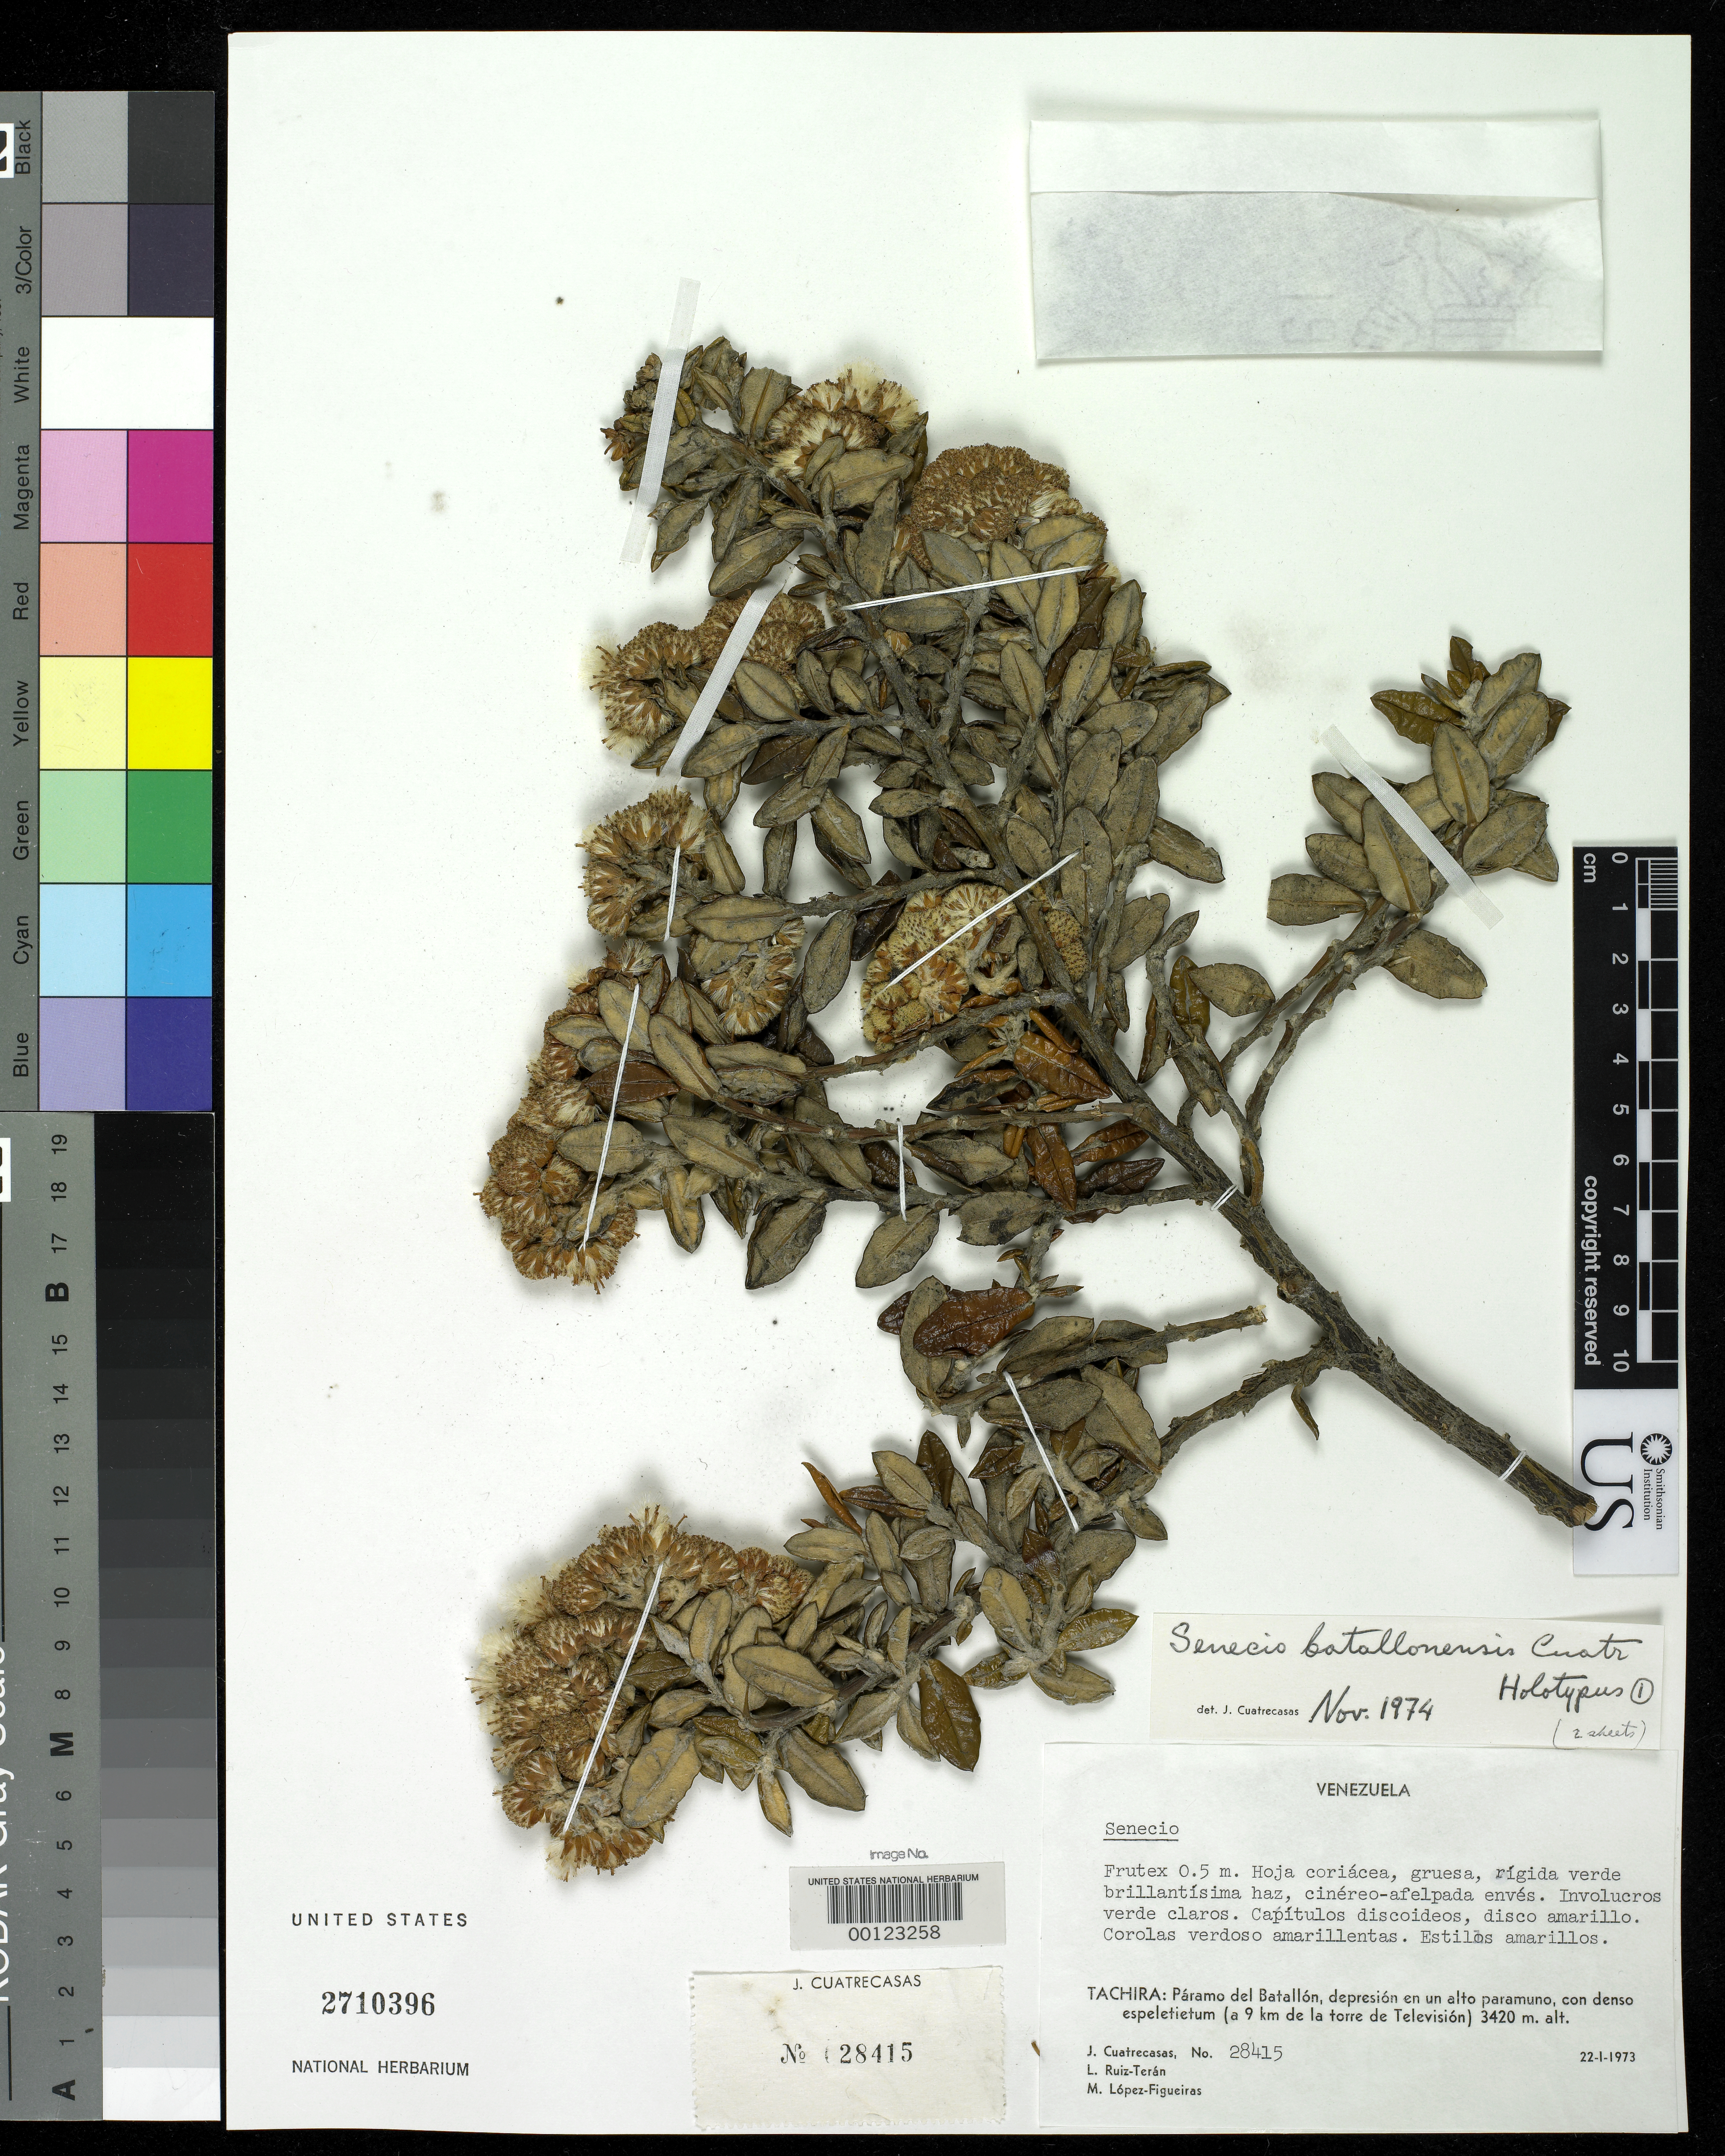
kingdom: Plantae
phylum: Tracheophyta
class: Magnoliopsida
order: Asterales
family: Asteraceae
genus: Senecio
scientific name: Senecio batallonensis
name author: Cuatrec.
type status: Holotype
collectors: J. Cuatrecasas, L. E. Ruíz-Terán & M. López Figueiras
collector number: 28415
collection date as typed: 22 Jan 1973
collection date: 1973-01-22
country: Venezuela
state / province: Tachira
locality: Páramo del Batallon.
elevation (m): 3420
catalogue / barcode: US 2710396